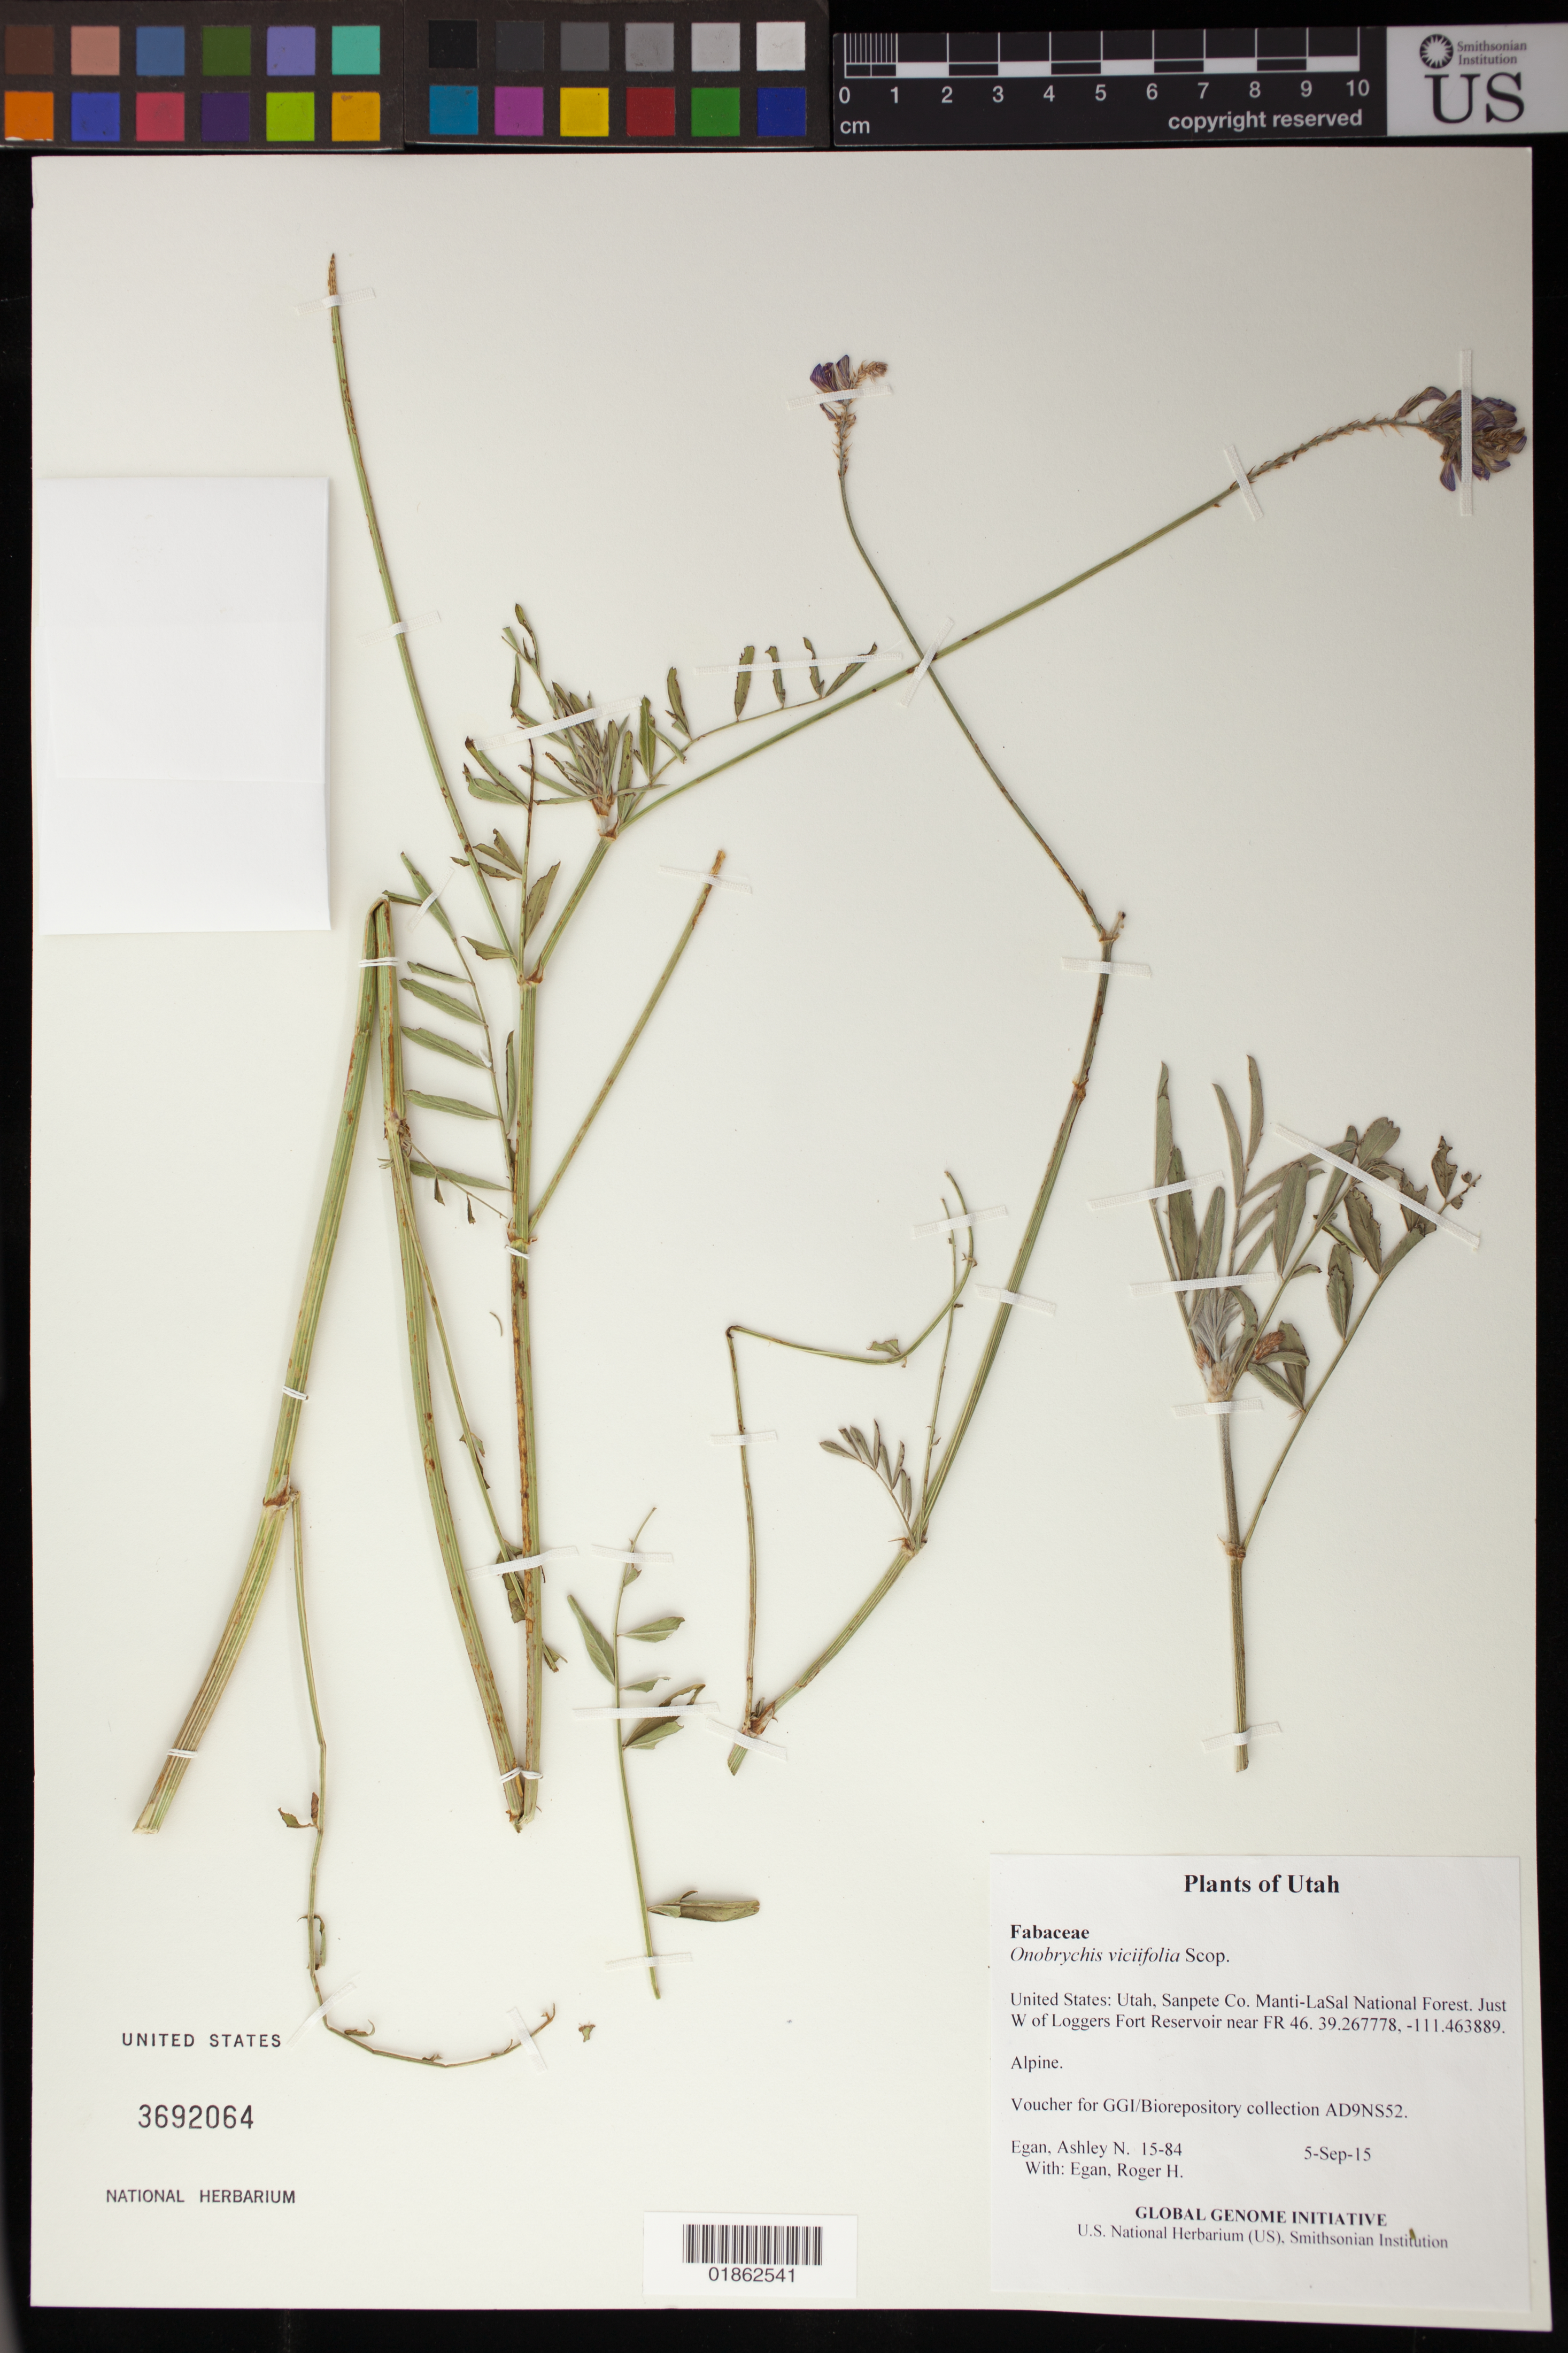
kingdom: Plantae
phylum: Tracheophyta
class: Magnoliopsida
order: Fabales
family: Fabaceae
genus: Onobrychis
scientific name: Onobrychis viciifolia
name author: Scop.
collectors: A. N. Egan & R. H. Egan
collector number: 15-84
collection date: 2015-09-05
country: United States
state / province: Utah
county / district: Sanpete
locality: Manti-LaSal National Forest. Just W of Loggers Fort Reservoir near FR 46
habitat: Alpine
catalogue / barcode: US 3692064